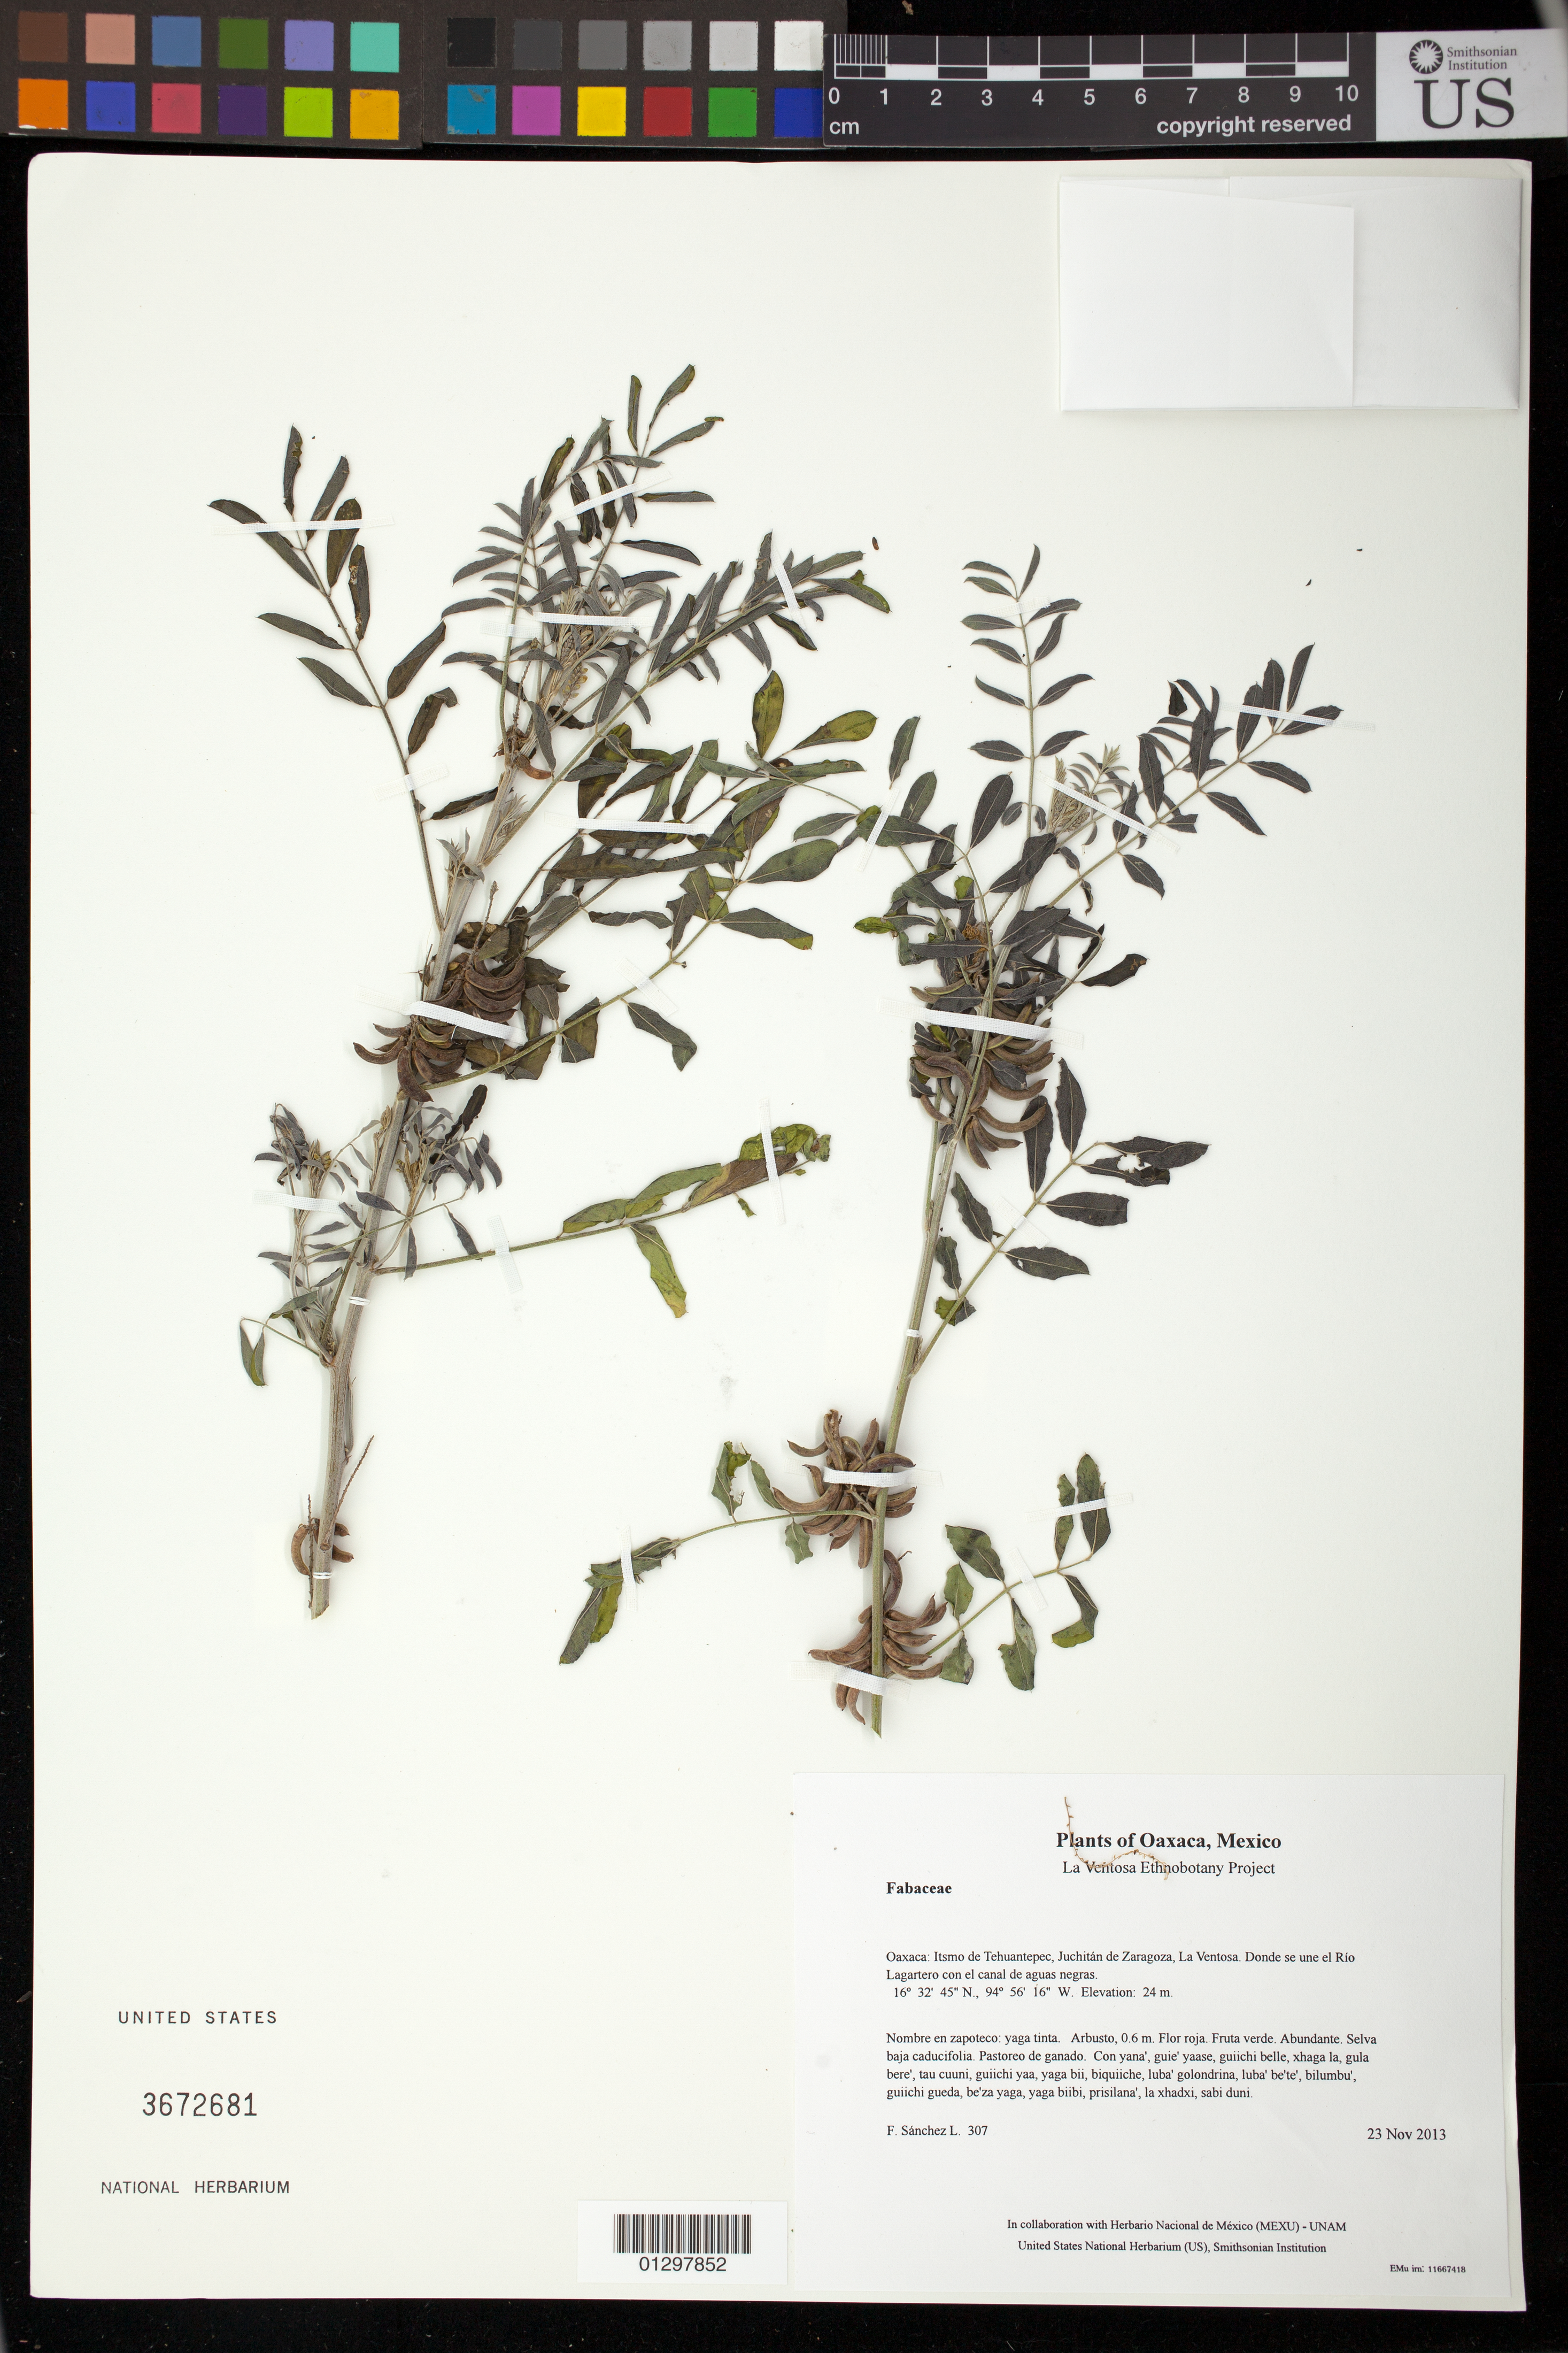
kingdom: Plantae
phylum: Tracheophyta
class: Magnoliopsida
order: Fabales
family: Fabaceae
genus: Indigofera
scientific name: Indigofera suffruticosa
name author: Mill.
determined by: Lot, Emily J.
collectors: F. Sánchez L.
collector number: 307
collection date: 2013-11-23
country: Mexico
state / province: Oaxaca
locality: Itsmo de Tehuantepec, Juchitán de Zaragoza, La Ventosa. Donde se une el Río Lagartero con el canal de aguas negras.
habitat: Selva baja caducifolia. Pastoreo de ganado.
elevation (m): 24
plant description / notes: JEBOT, MEXU, SERO, US; Yaga bandaga. 0.6 m. Guie' naxiña'. Cuaananaxhi naga'. Stale.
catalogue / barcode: US 3672681